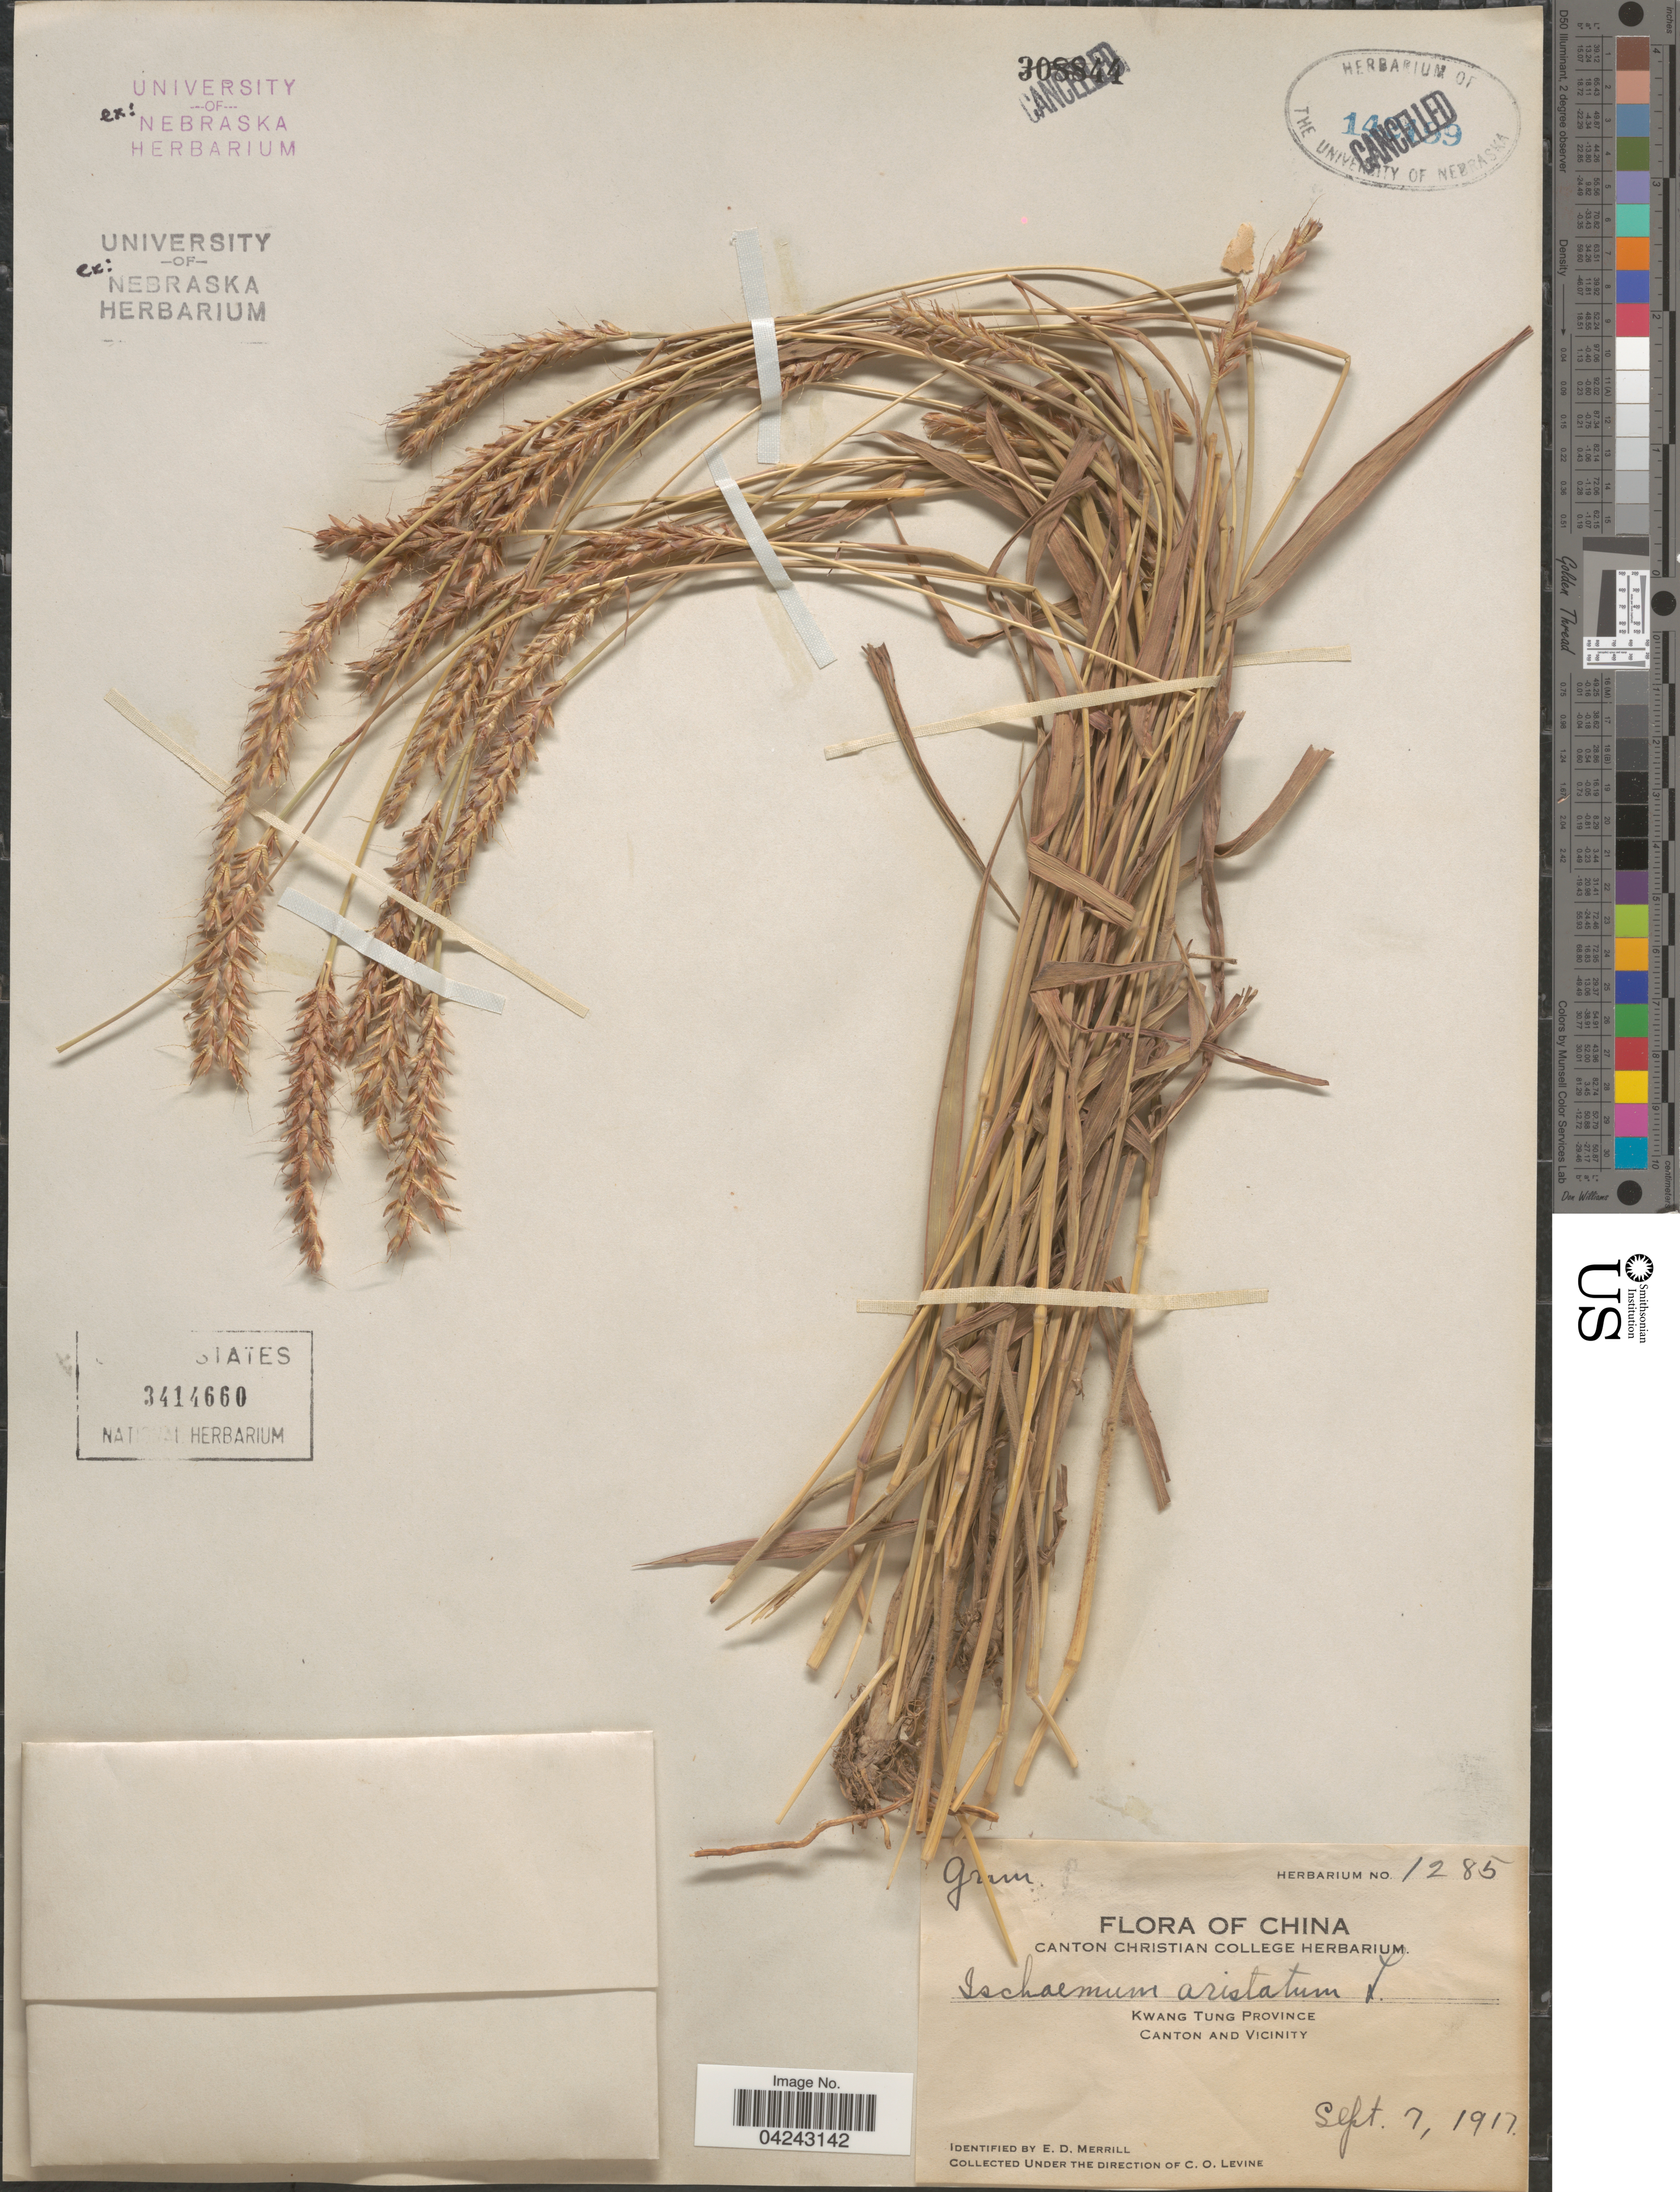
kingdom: Plantae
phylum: Tracheophyta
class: Liliopsida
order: Poales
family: Poaceae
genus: Ischaemum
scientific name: Ischaemum aristatum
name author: L.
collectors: E. D. Merrill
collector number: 1285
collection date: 1917-09-07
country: China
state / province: Guangdong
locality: Kwang Tung Province. Canton and Vicinity.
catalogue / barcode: US 3414660